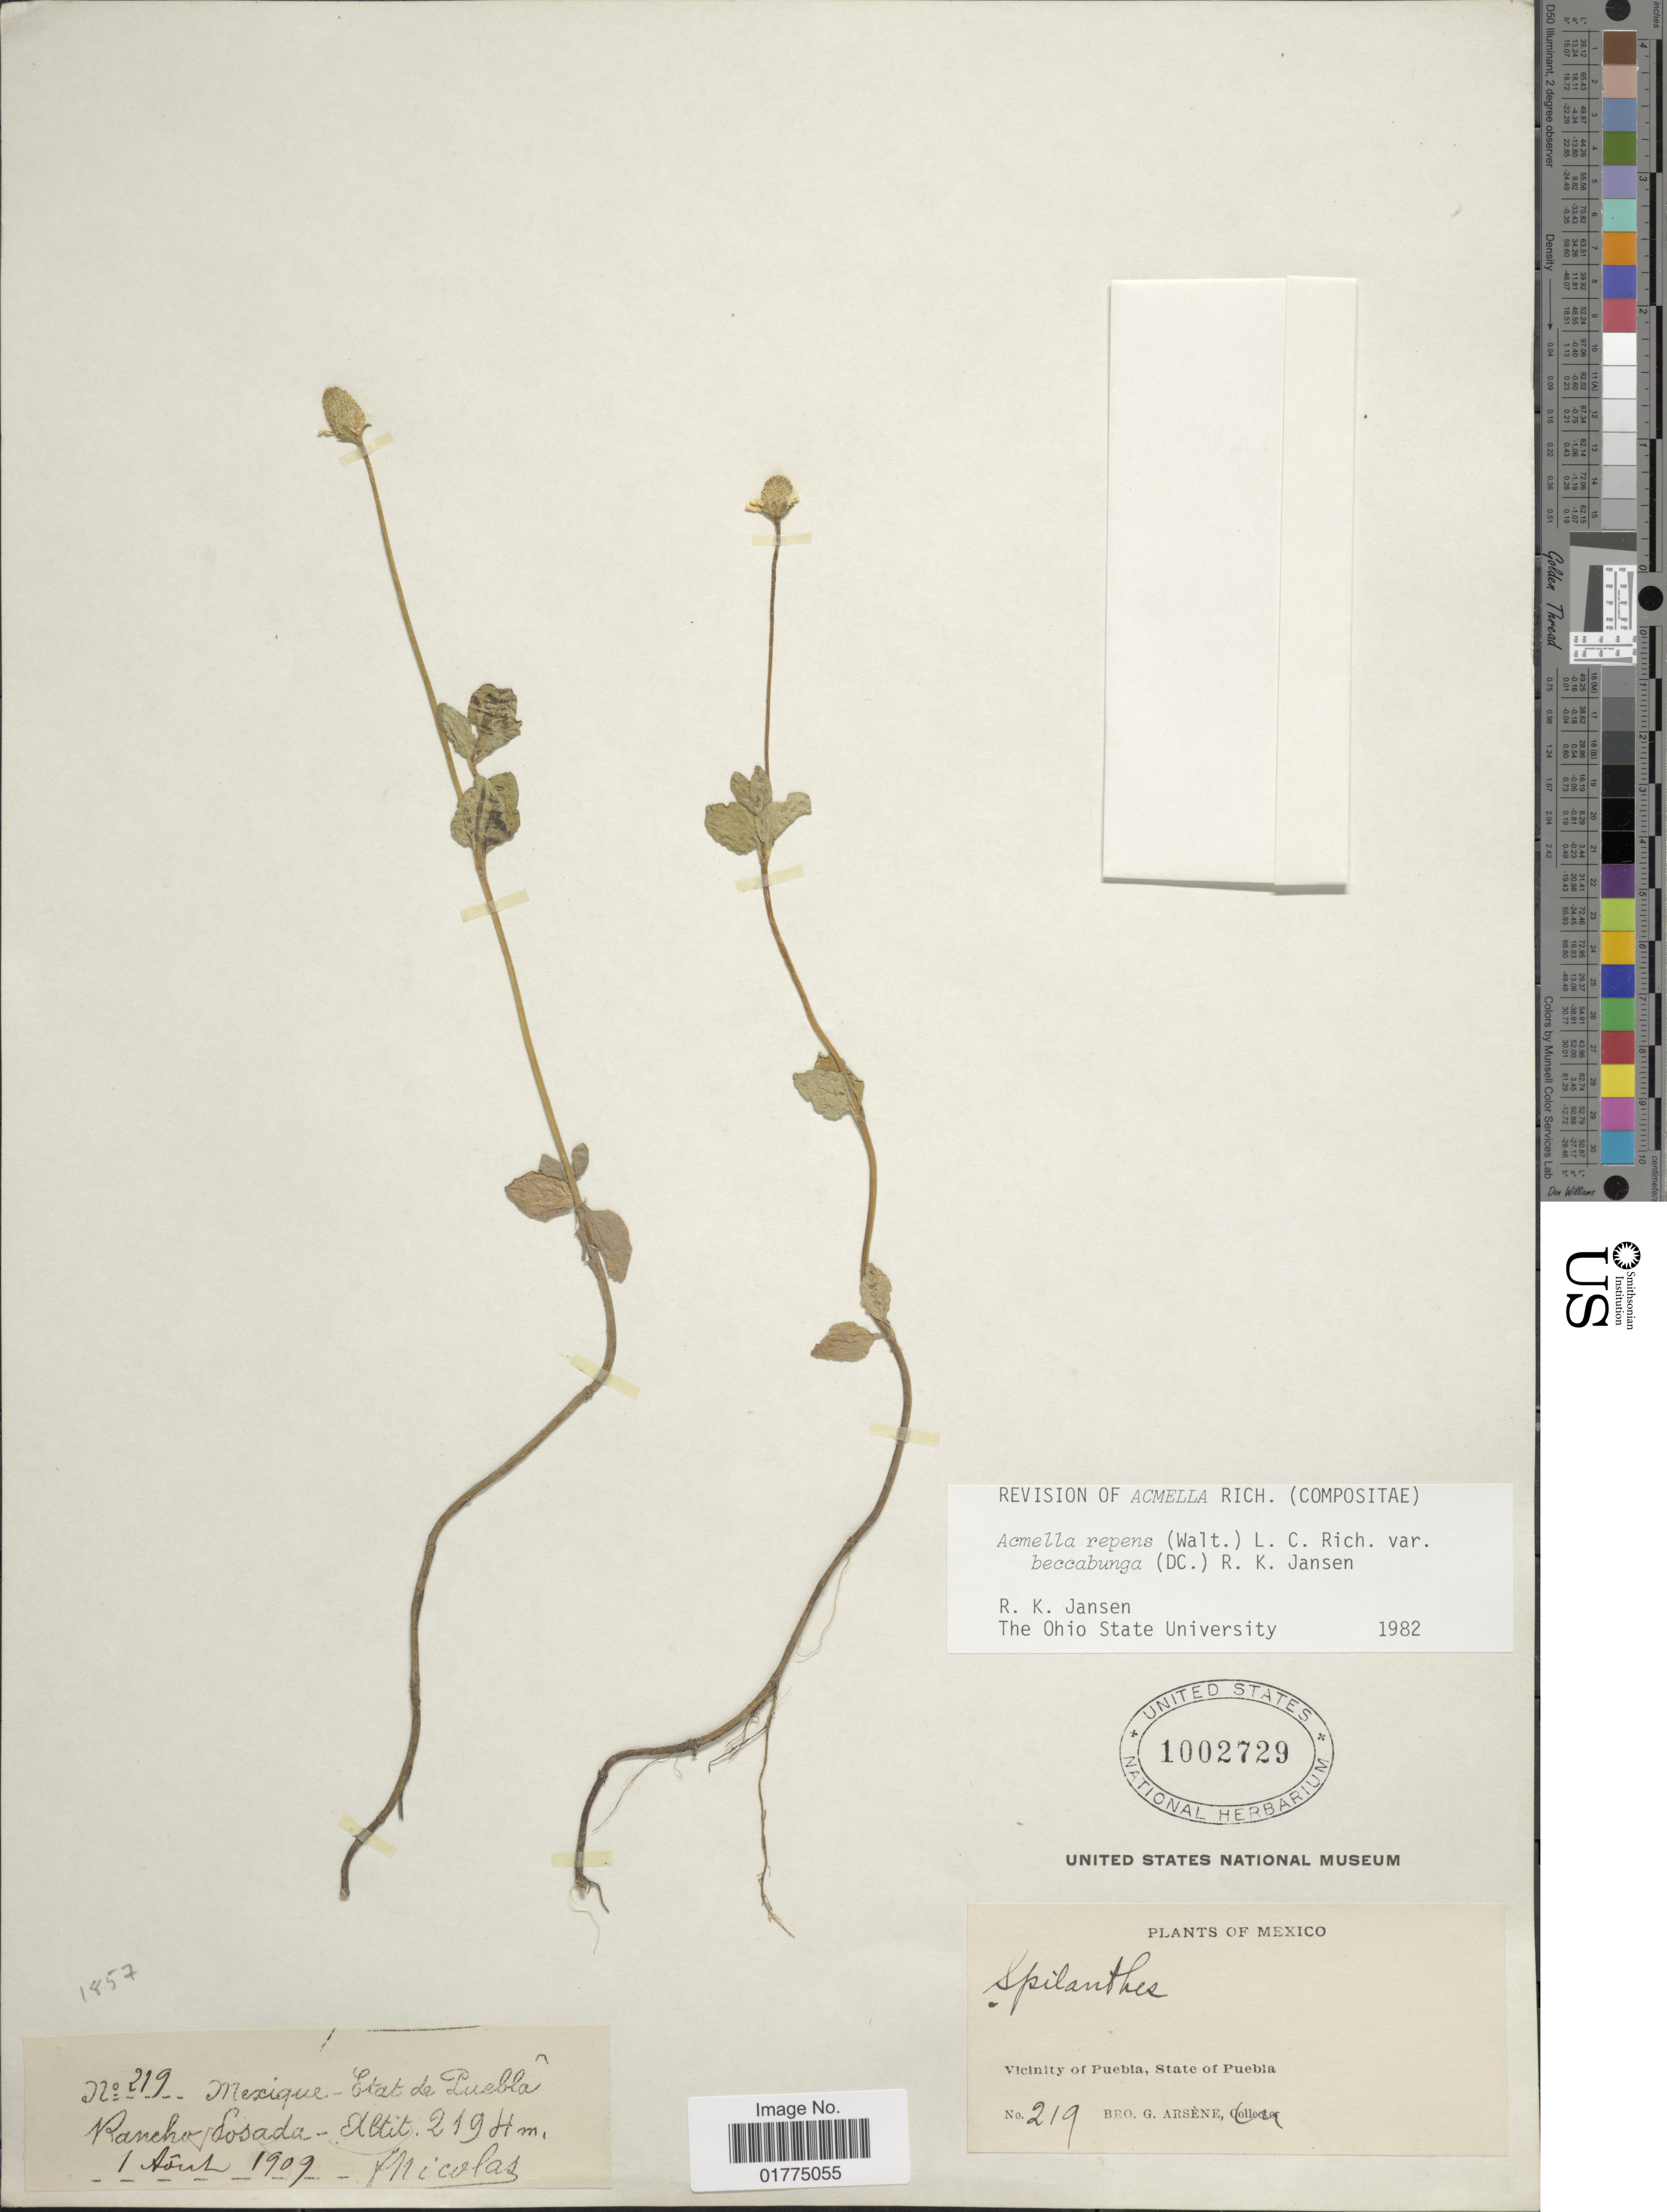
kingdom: Plantae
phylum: Tracheophyta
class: Magnoliopsida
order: Asterales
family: Asteraceae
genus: Acmella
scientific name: Acmella repens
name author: (Walter) Rich.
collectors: Bro. G. Arsène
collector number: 219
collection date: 1909-08-01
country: Mexico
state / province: Puebla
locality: Mexique - Etat de Puebla, rancho Posada. Vicinity of Puebla, State of Puebla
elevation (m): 2194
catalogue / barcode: US 1002729